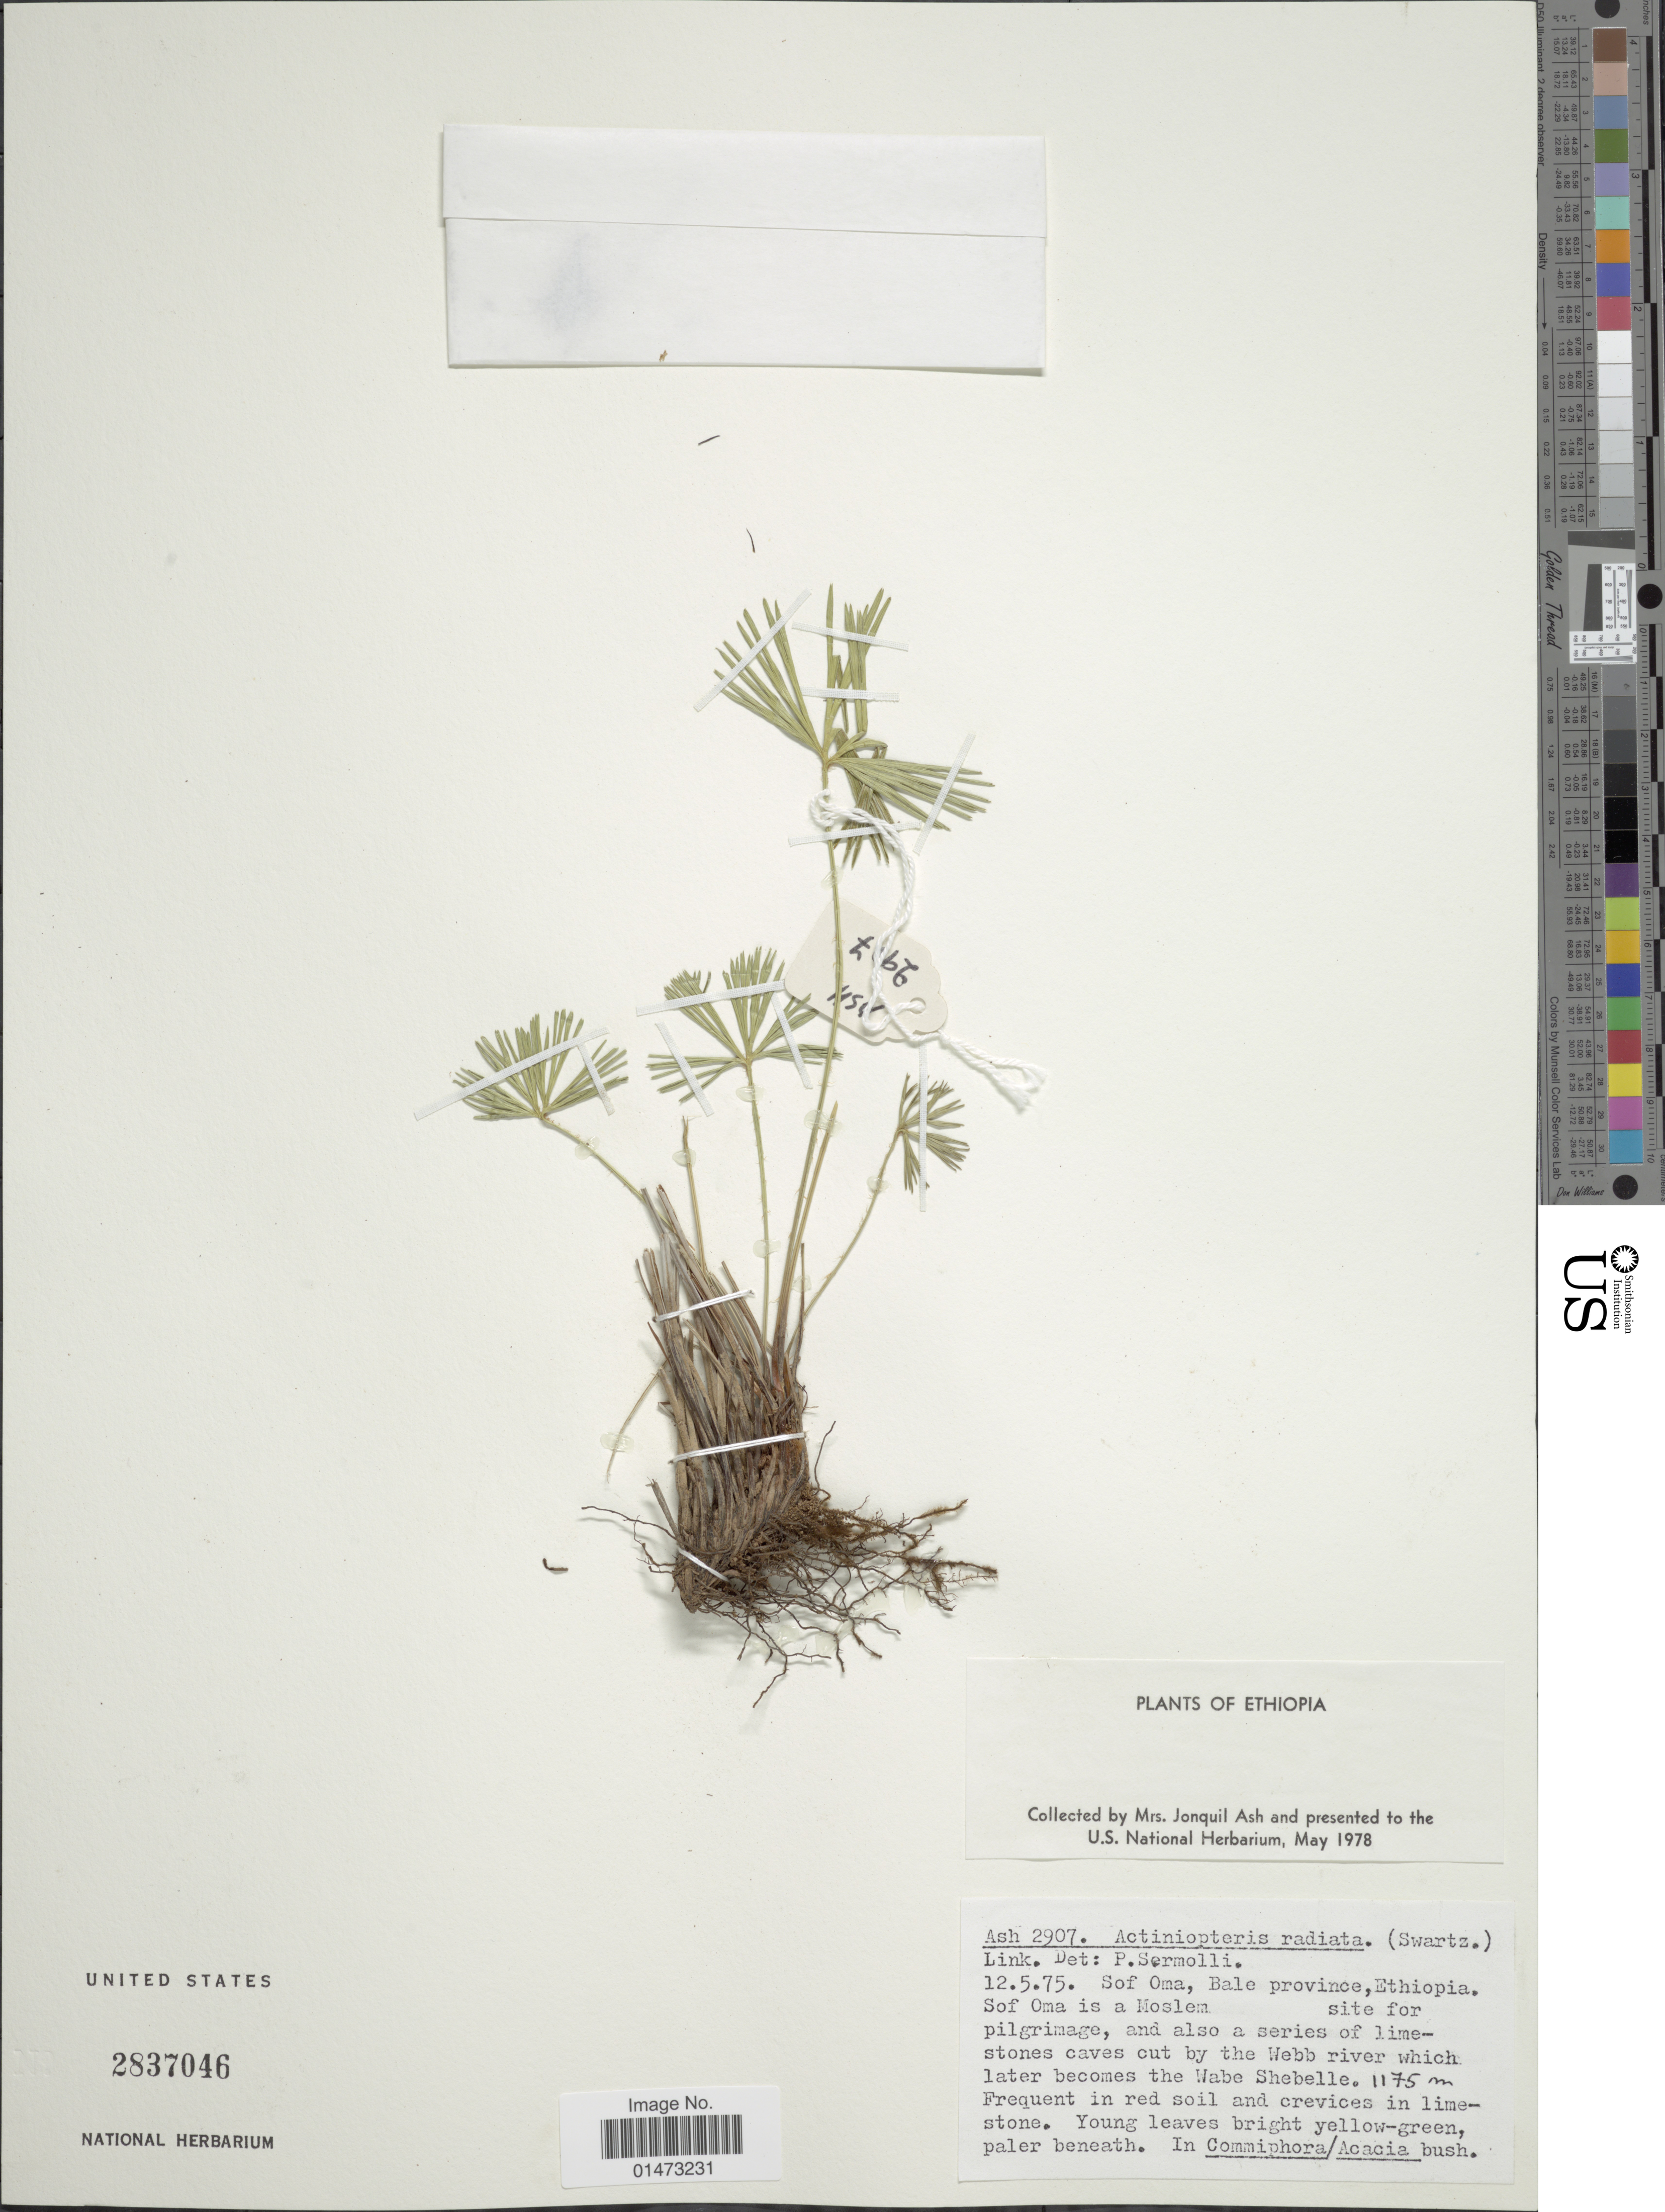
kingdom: Plantae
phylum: Tracheophyta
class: Polypodiopsida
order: Polypodiales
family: Pteridaceae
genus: Actiniopteris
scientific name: Actiniopteris radiata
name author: (Sw.) Link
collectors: J. Ash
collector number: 2907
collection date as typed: Transcribed d/m/y: 12/5/75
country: Ethiopia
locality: Sof Oma, Bale province.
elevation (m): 1175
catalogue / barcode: US 2837046